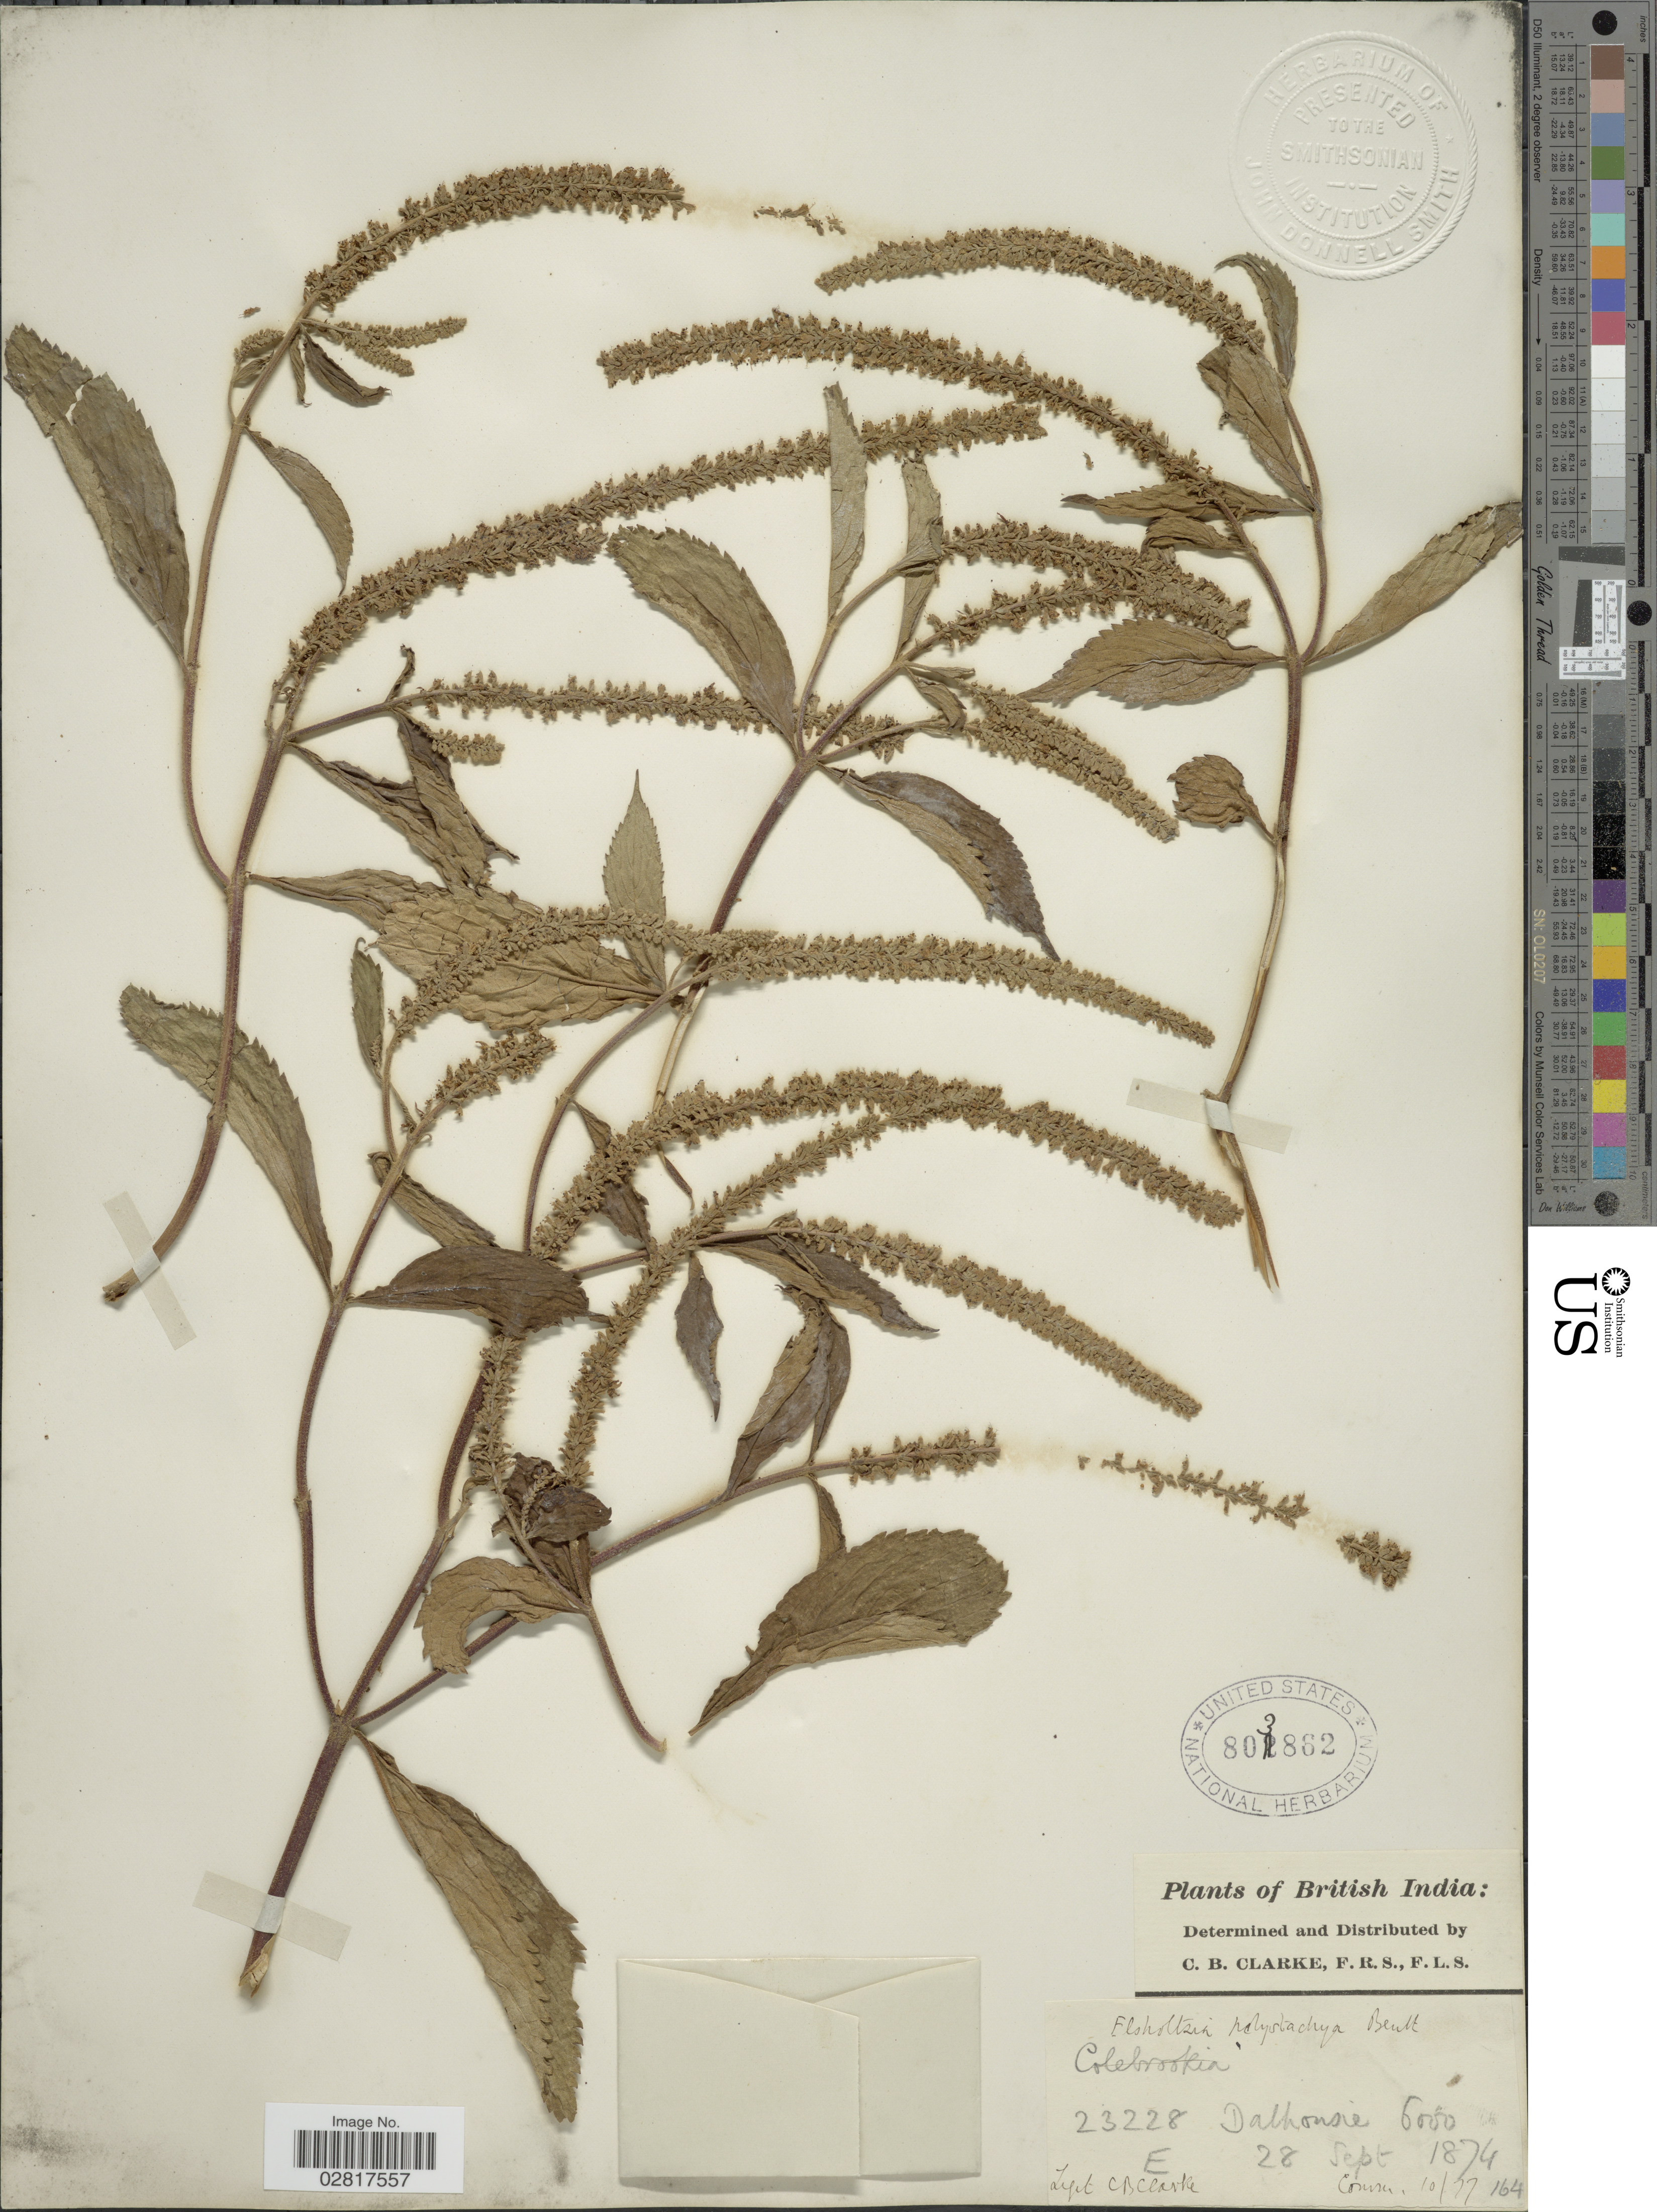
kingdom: Plantae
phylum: Tracheophyta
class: Magnoliopsida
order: Lamiales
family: Lamiaceae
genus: Elsholtzia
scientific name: Elsholtzia fruticosa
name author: (D. Don) Rehder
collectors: C. B. Clarke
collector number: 23228E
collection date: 1874-09-28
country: India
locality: British India, Dalhousie.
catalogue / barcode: US 803862